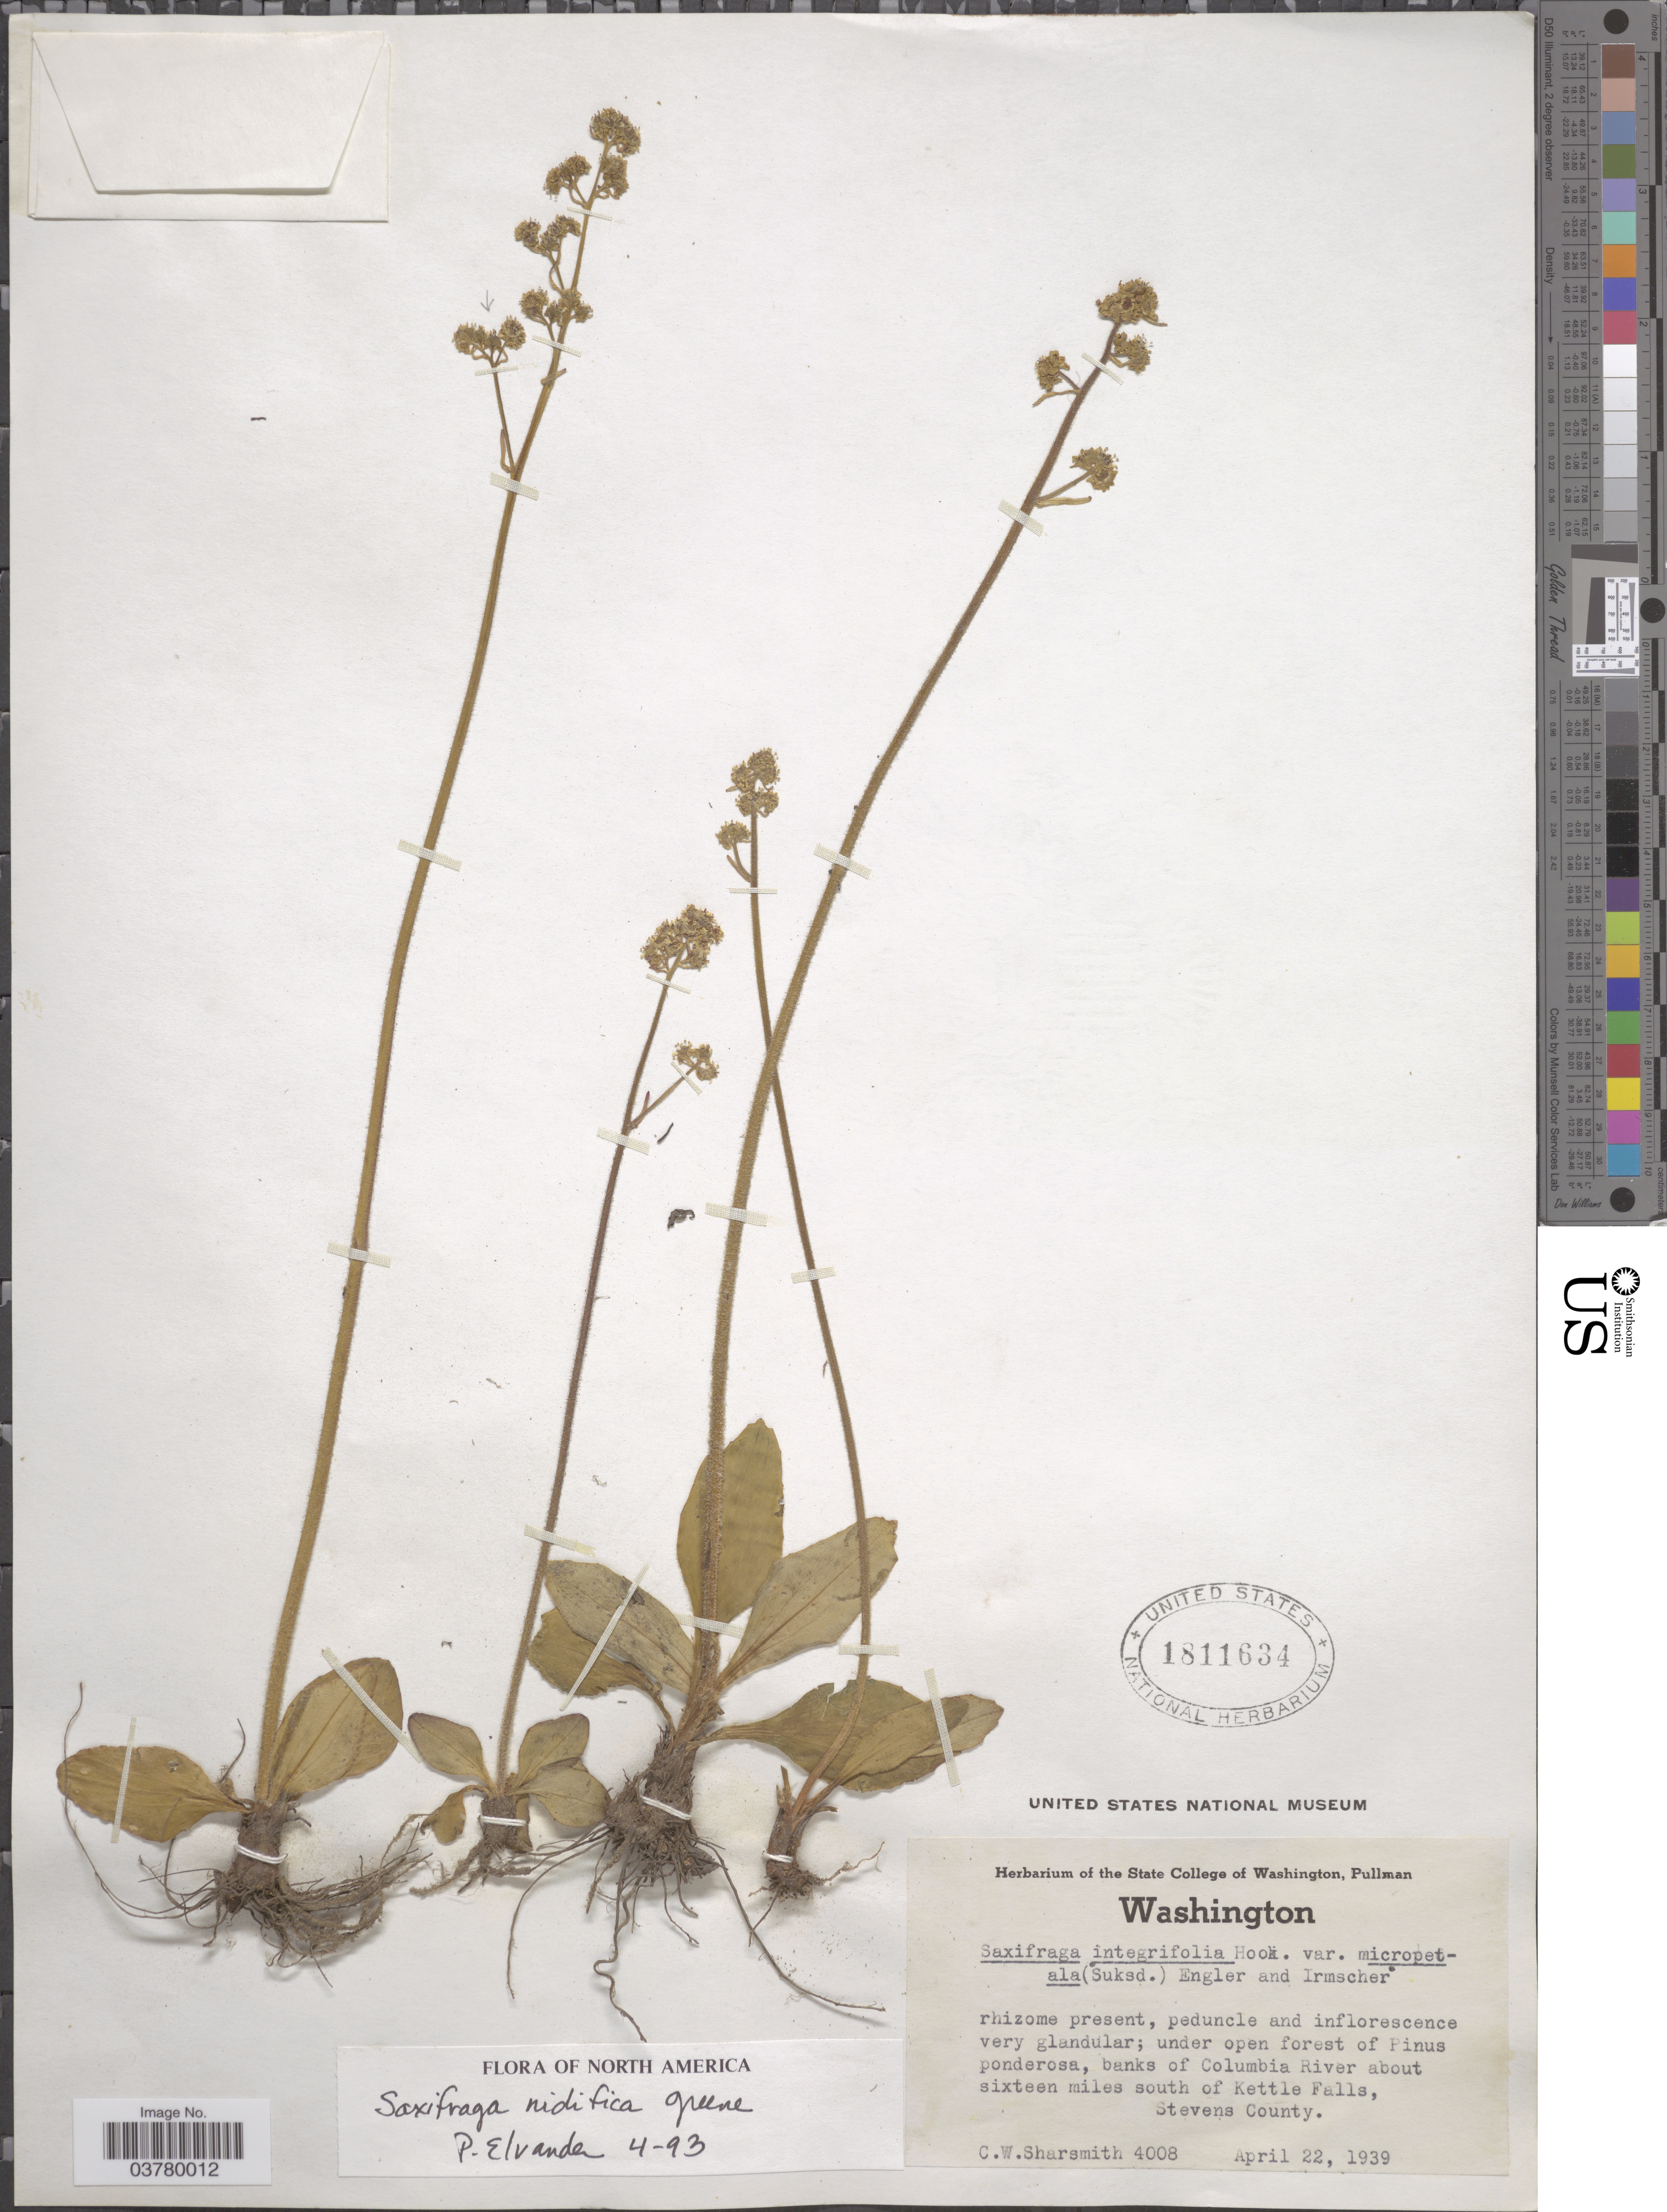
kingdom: Plantae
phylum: Tracheophyta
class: Magnoliopsida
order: Saxifragales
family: Saxifragaceae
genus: Micranthes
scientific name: Micranthes nidifica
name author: (Greene) Small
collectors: C. Sharsmith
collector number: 4008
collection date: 1939-04-22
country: United States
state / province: Washington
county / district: Stevens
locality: Under open forest of Pinus ponderosa, banks of Columbia River about sixteen miles south of Kettle Falls, Stevens County.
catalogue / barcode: US 1811634